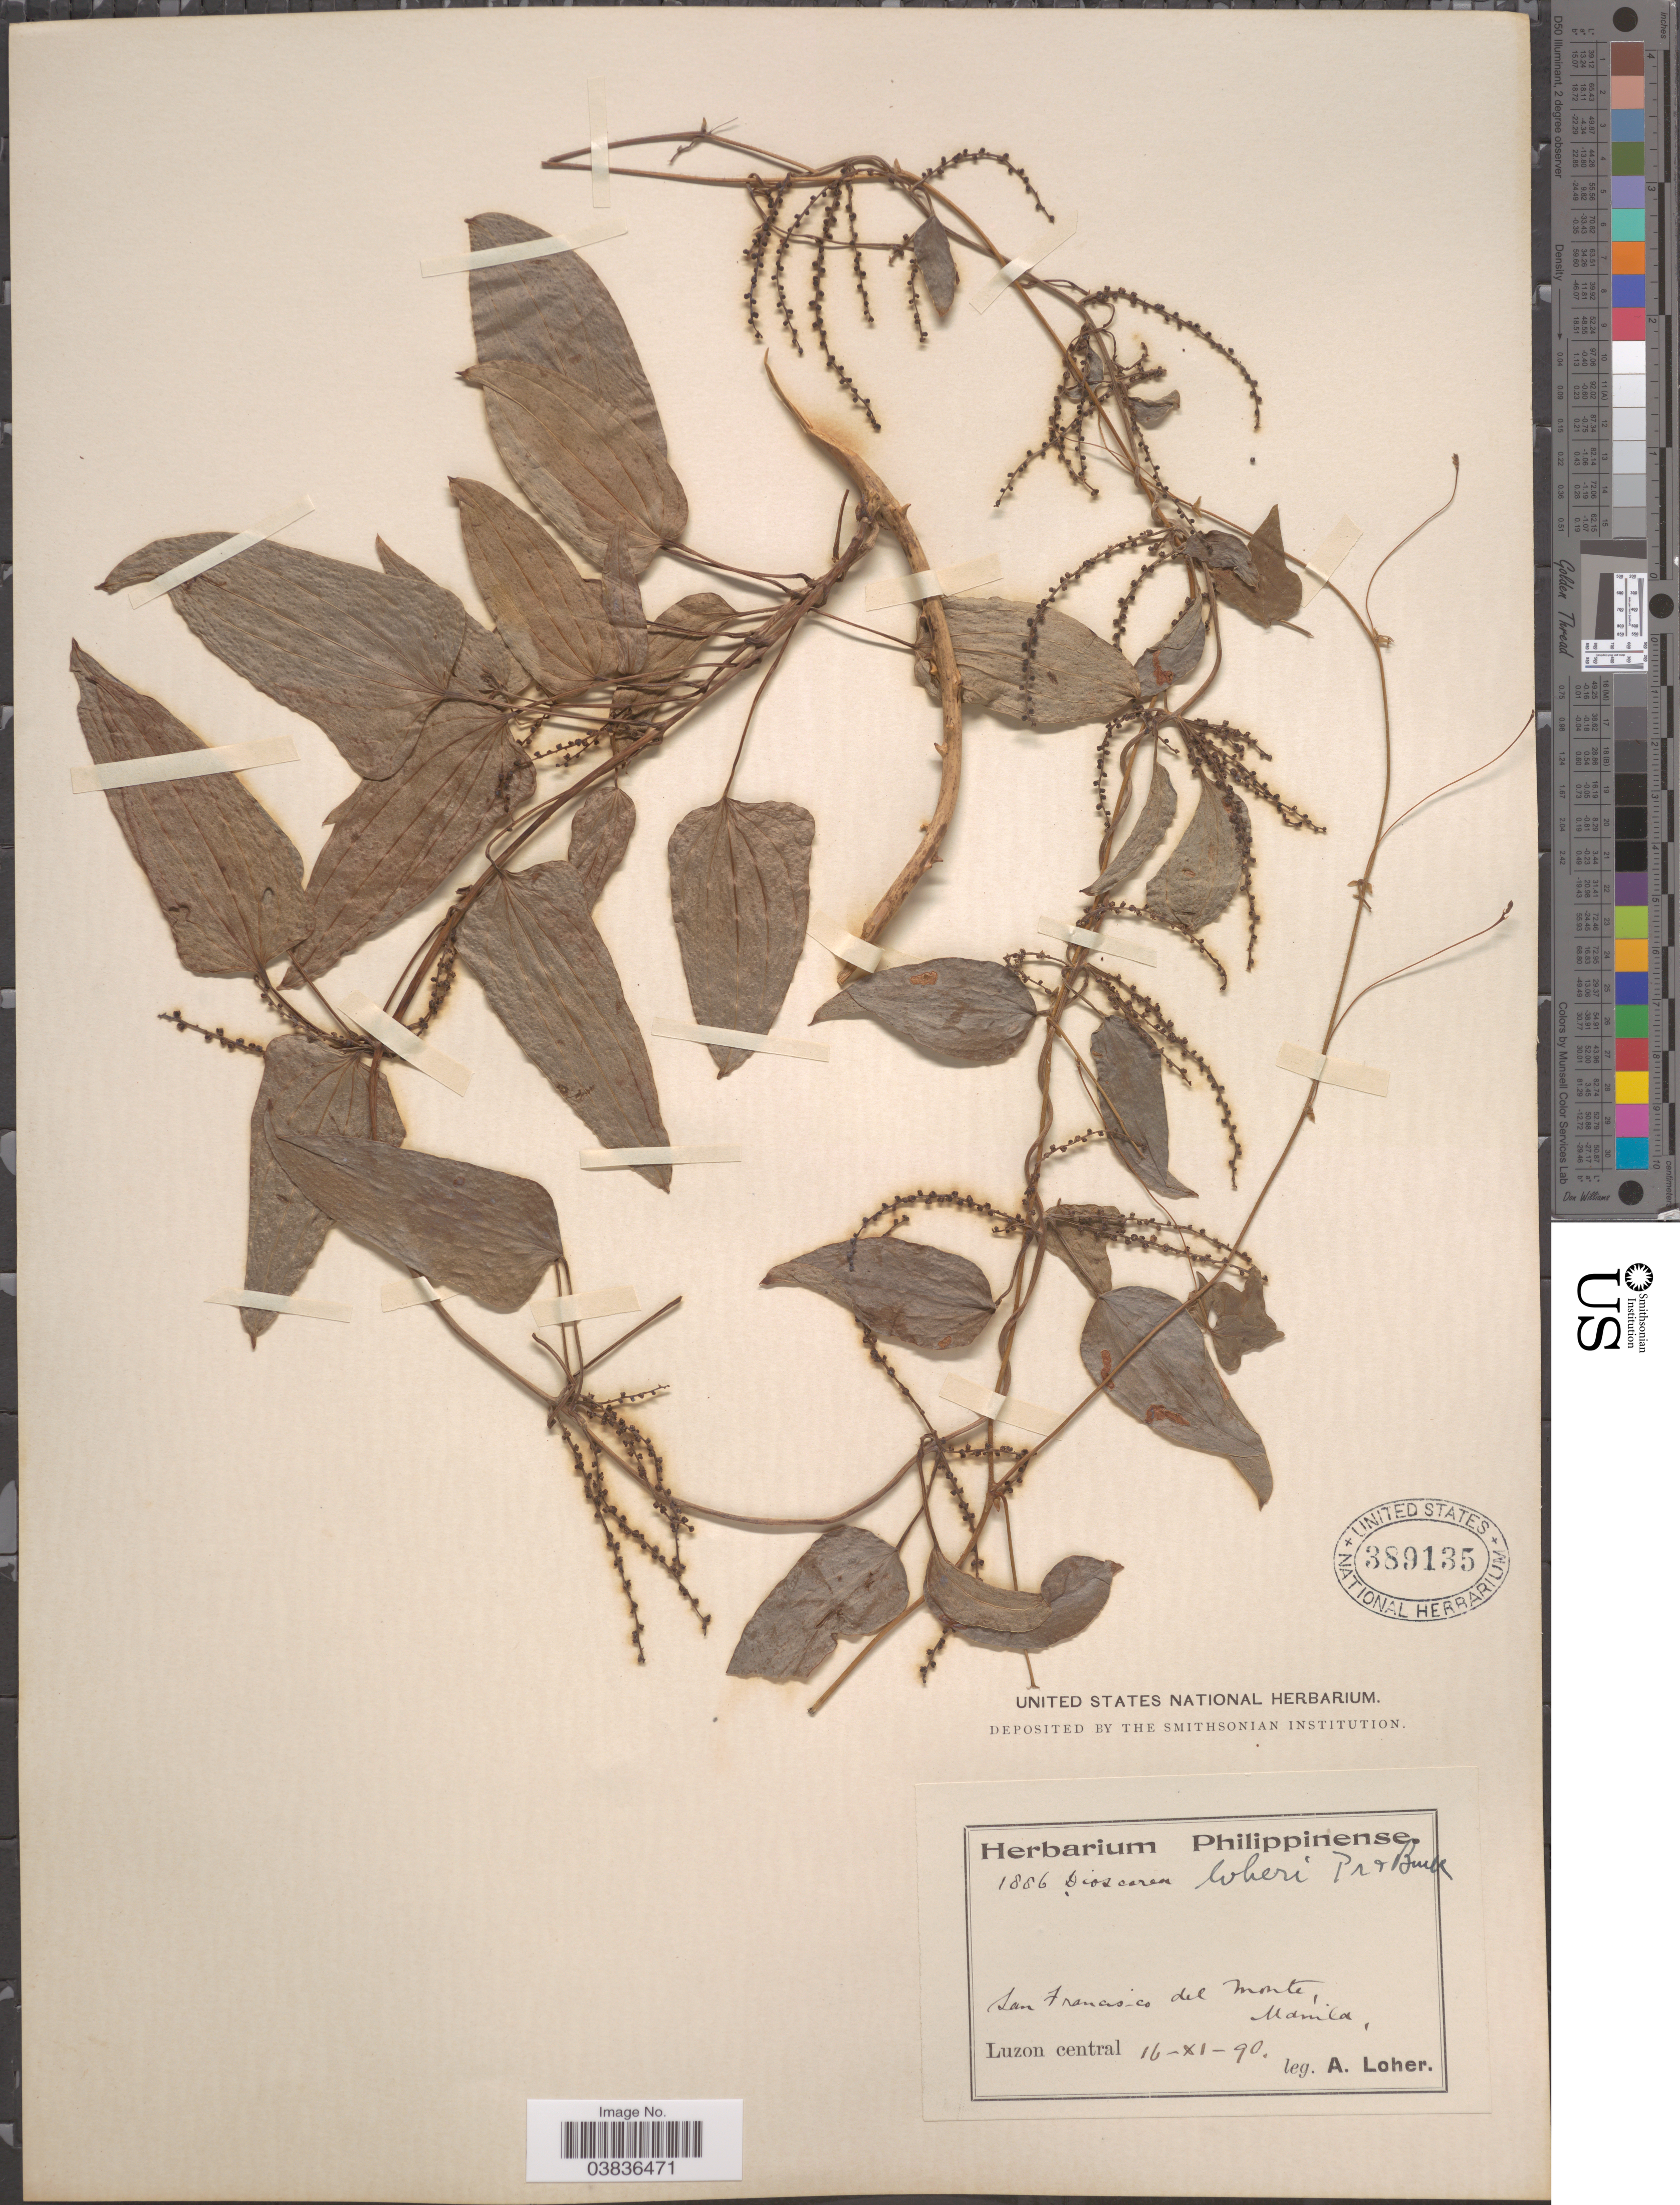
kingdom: Plantae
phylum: Tracheophyta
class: Liliopsida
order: Dioscoreales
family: Dioscoreaceae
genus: Dioscorea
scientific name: Dioscorea loheri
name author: Prain & Burkill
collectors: A. Loher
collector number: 1886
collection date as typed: Transcribed d/m/y: 16/11/90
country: Philippines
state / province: Central Luzon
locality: San Francisco del Monte, Manila, Luzon central.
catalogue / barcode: US 389135